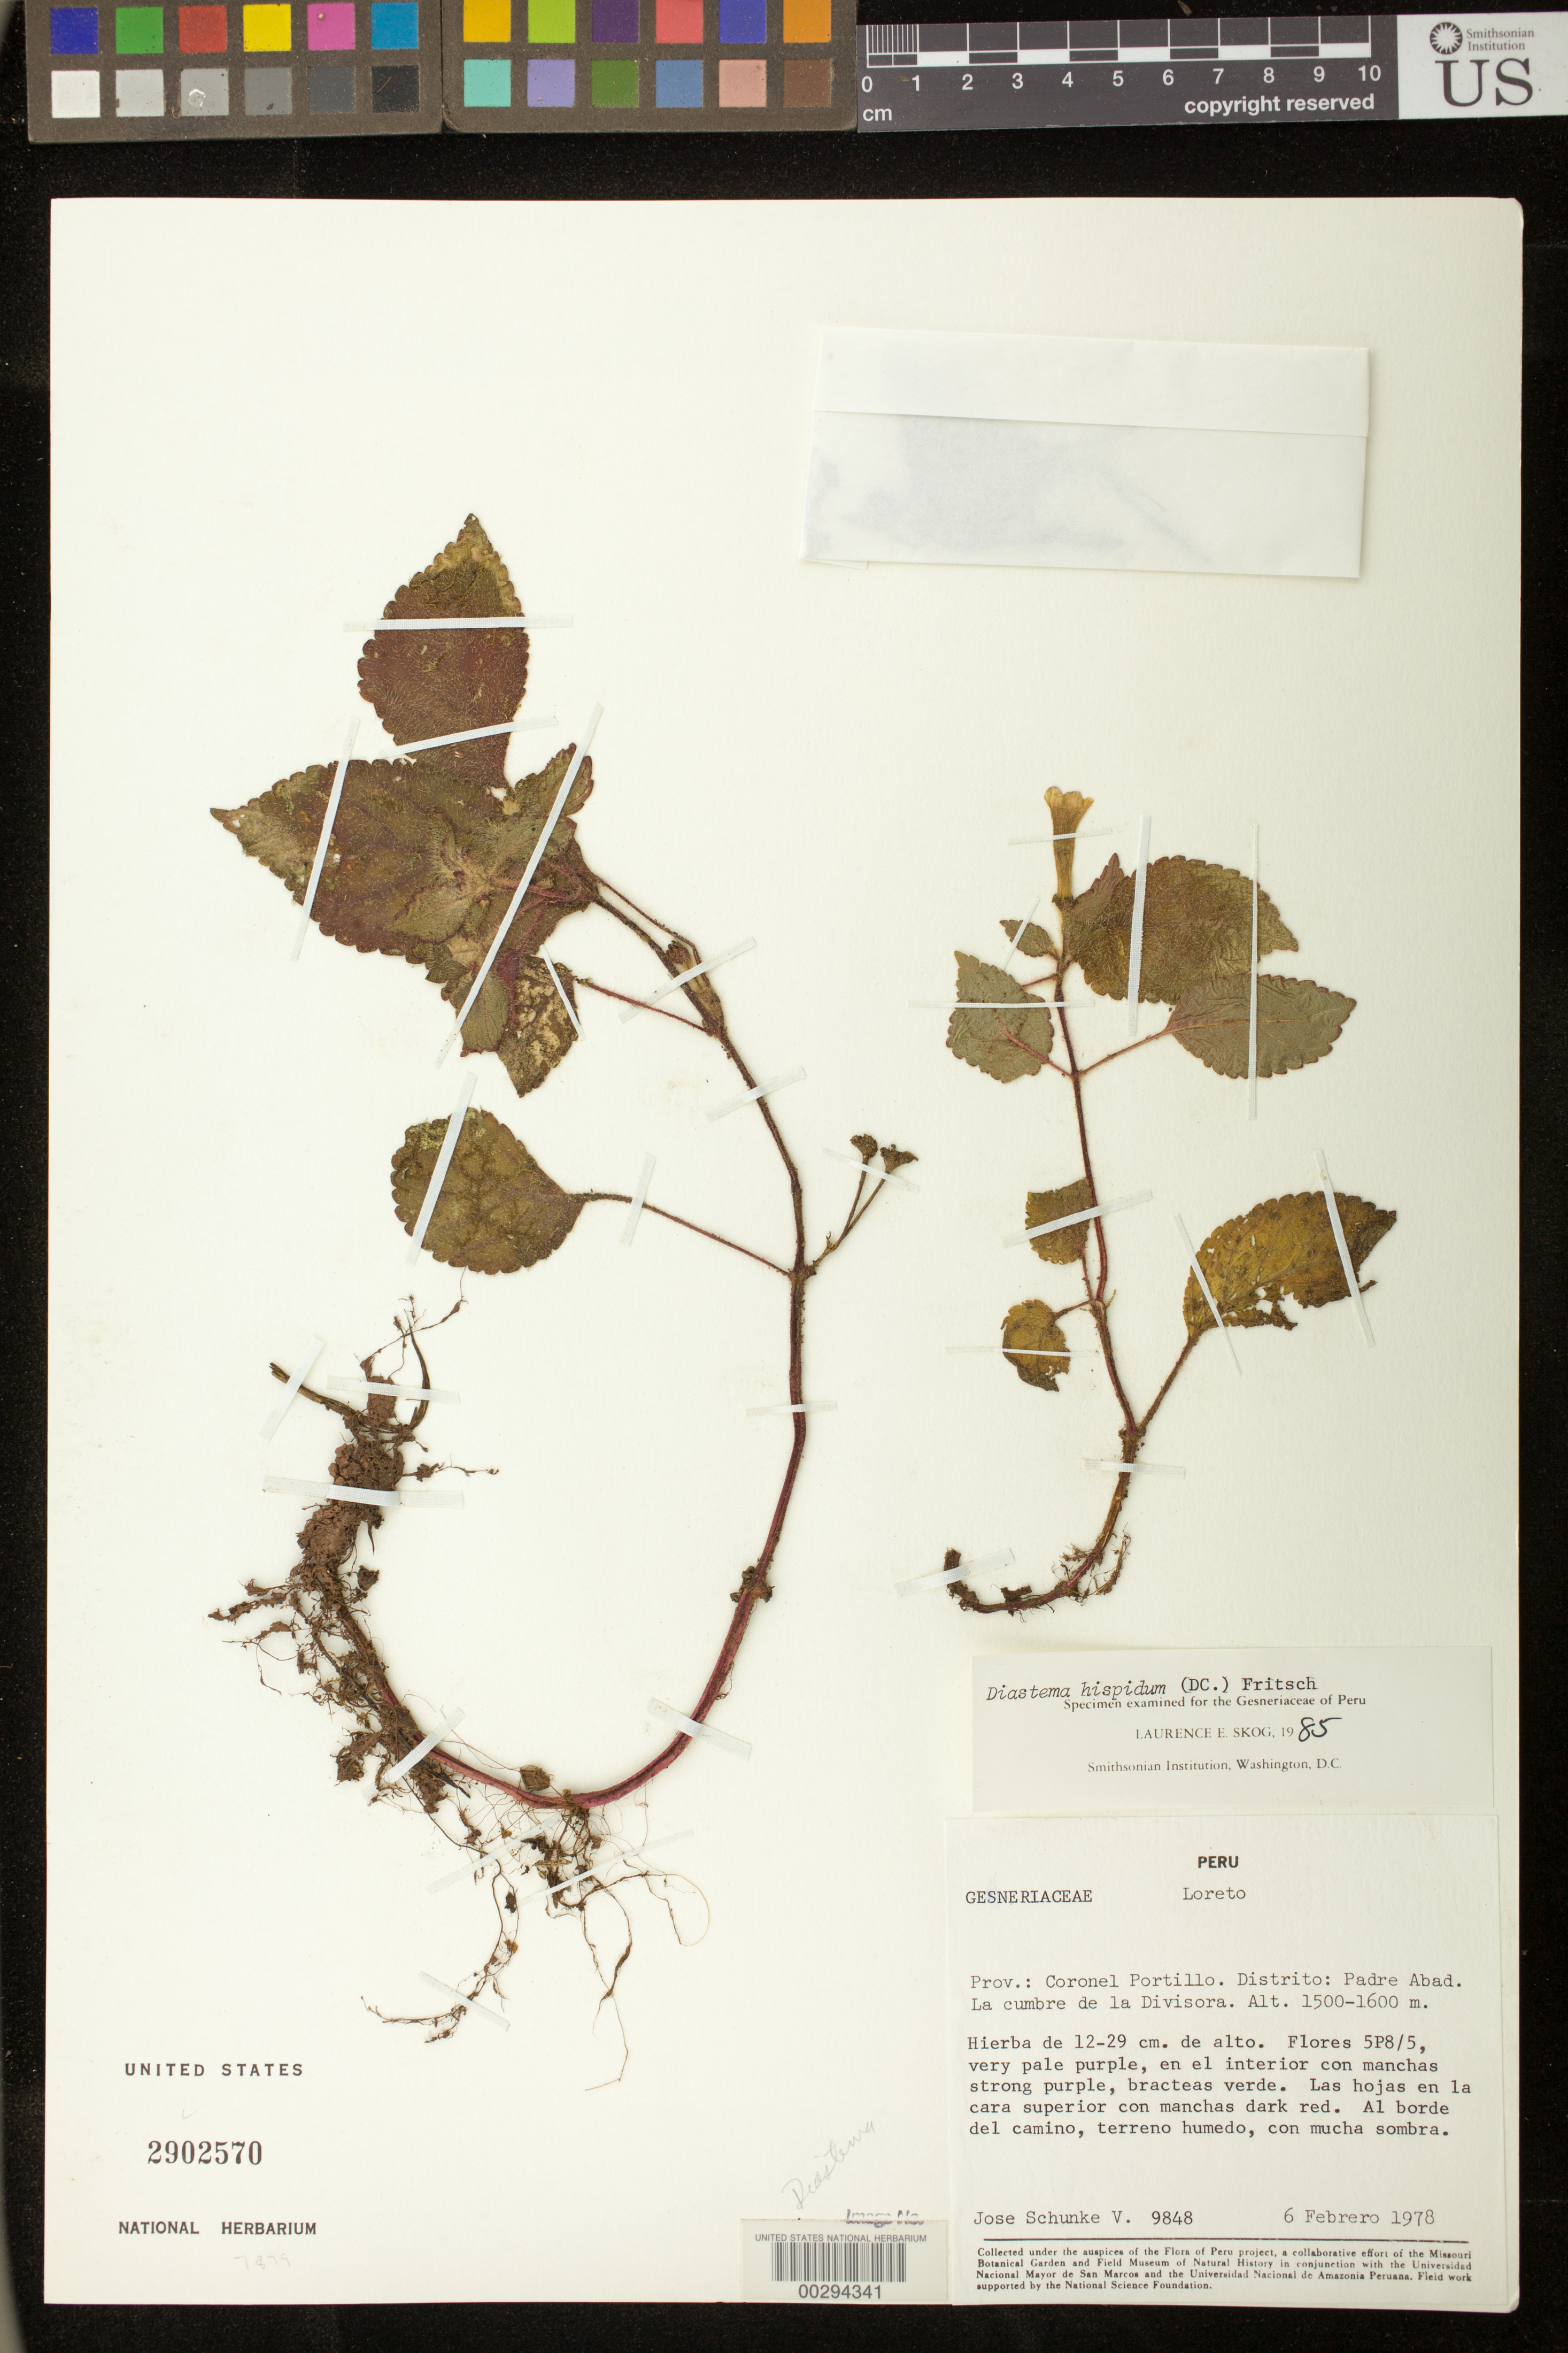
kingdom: Plantae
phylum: Tracheophyta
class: Magnoliopsida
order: Lamiales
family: Gesneriaceae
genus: Diastema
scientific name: Diastema hispidum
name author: (DC.) Fritsch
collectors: J. Schunke Vigo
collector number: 9848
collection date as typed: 06 Feb 1978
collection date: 1978-02-06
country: Peru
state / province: Loreto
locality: Prov. Coronel Portillo; Dtto. Padre Abad, summit of La Divisora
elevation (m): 1500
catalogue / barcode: US 2902570